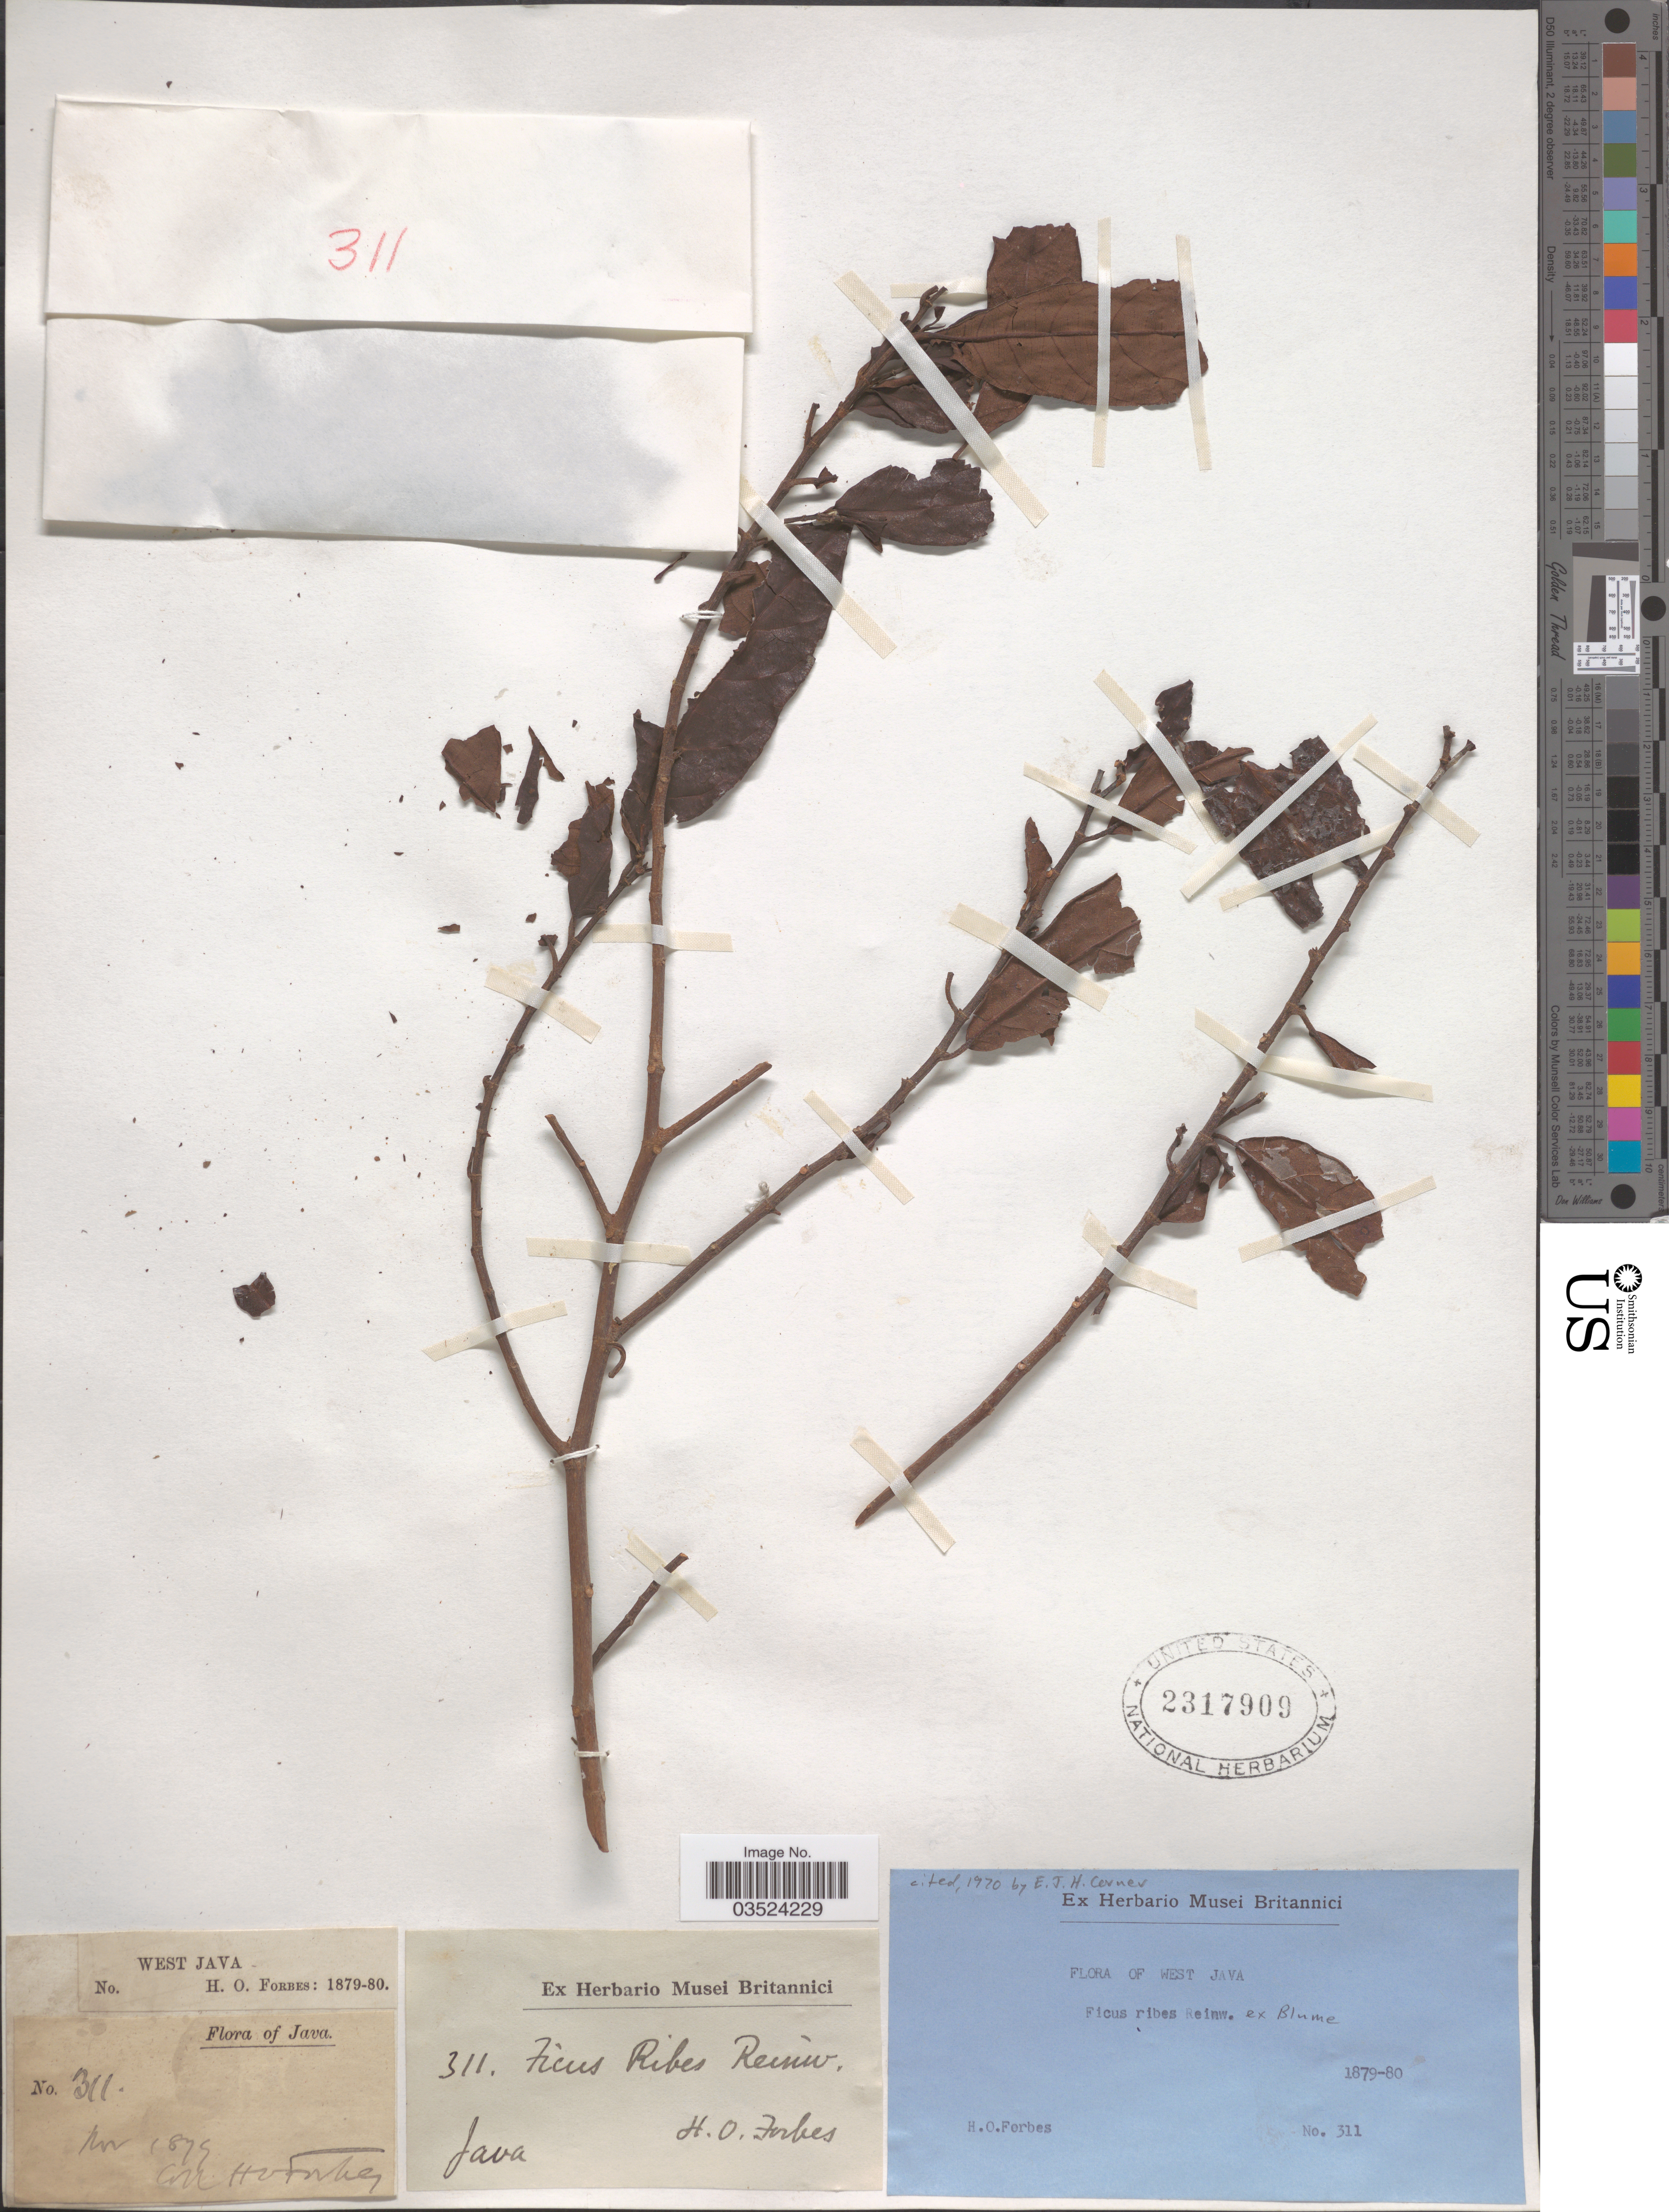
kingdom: Plantae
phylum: Tracheophyta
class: Magnoliopsida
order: Rosales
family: Moraceae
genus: Ficus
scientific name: Ficus ribes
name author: Reinw. ex Blume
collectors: H. O. Forbes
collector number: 311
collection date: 1879/1880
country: Indonesia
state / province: Java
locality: West Java. Java.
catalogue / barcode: US 2317909